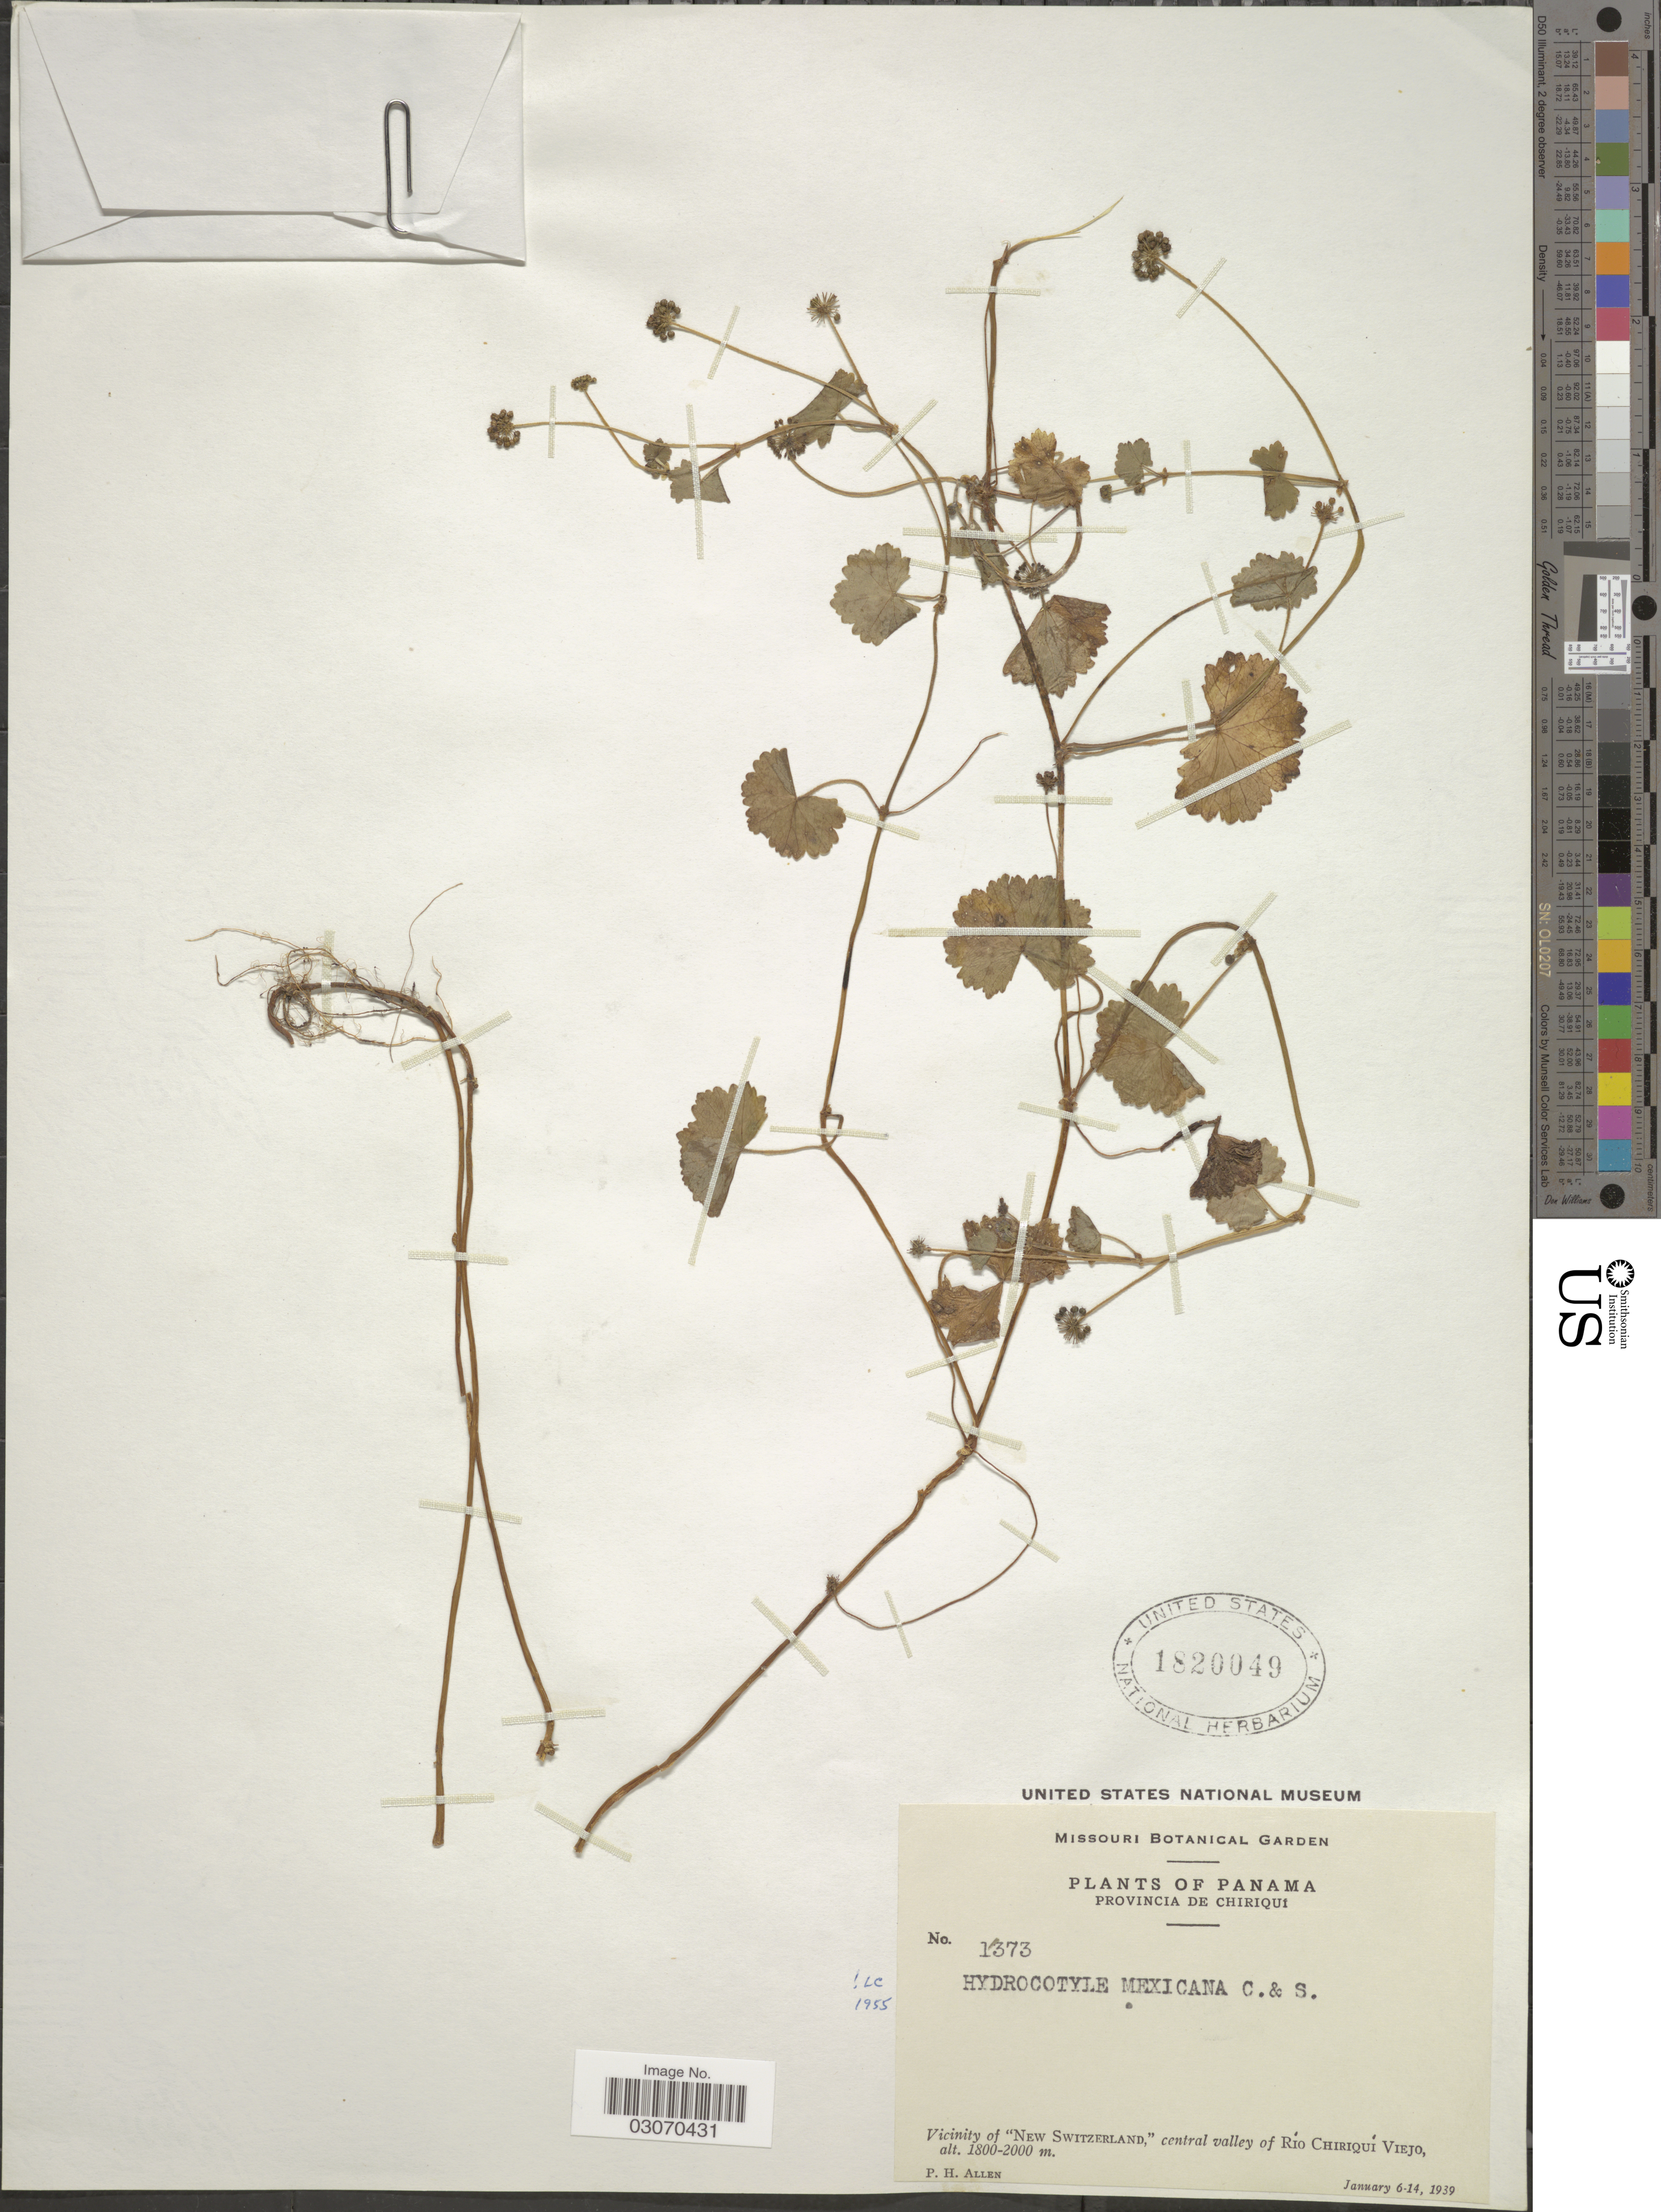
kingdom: Plantae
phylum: Tracheophyta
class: Magnoliopsida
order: Apiales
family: Araliaceae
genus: Hydrocotyle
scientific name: Hydrocotyle mexicana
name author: Schltdl. & Cham.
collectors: P. H. Allen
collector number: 1373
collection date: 1939-01-06/1939-01-14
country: Panama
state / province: Chiriqui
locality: Vicinity of "New Switzerland," central valley of Río Chiriquí Viejo.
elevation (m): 1800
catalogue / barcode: US 1820049